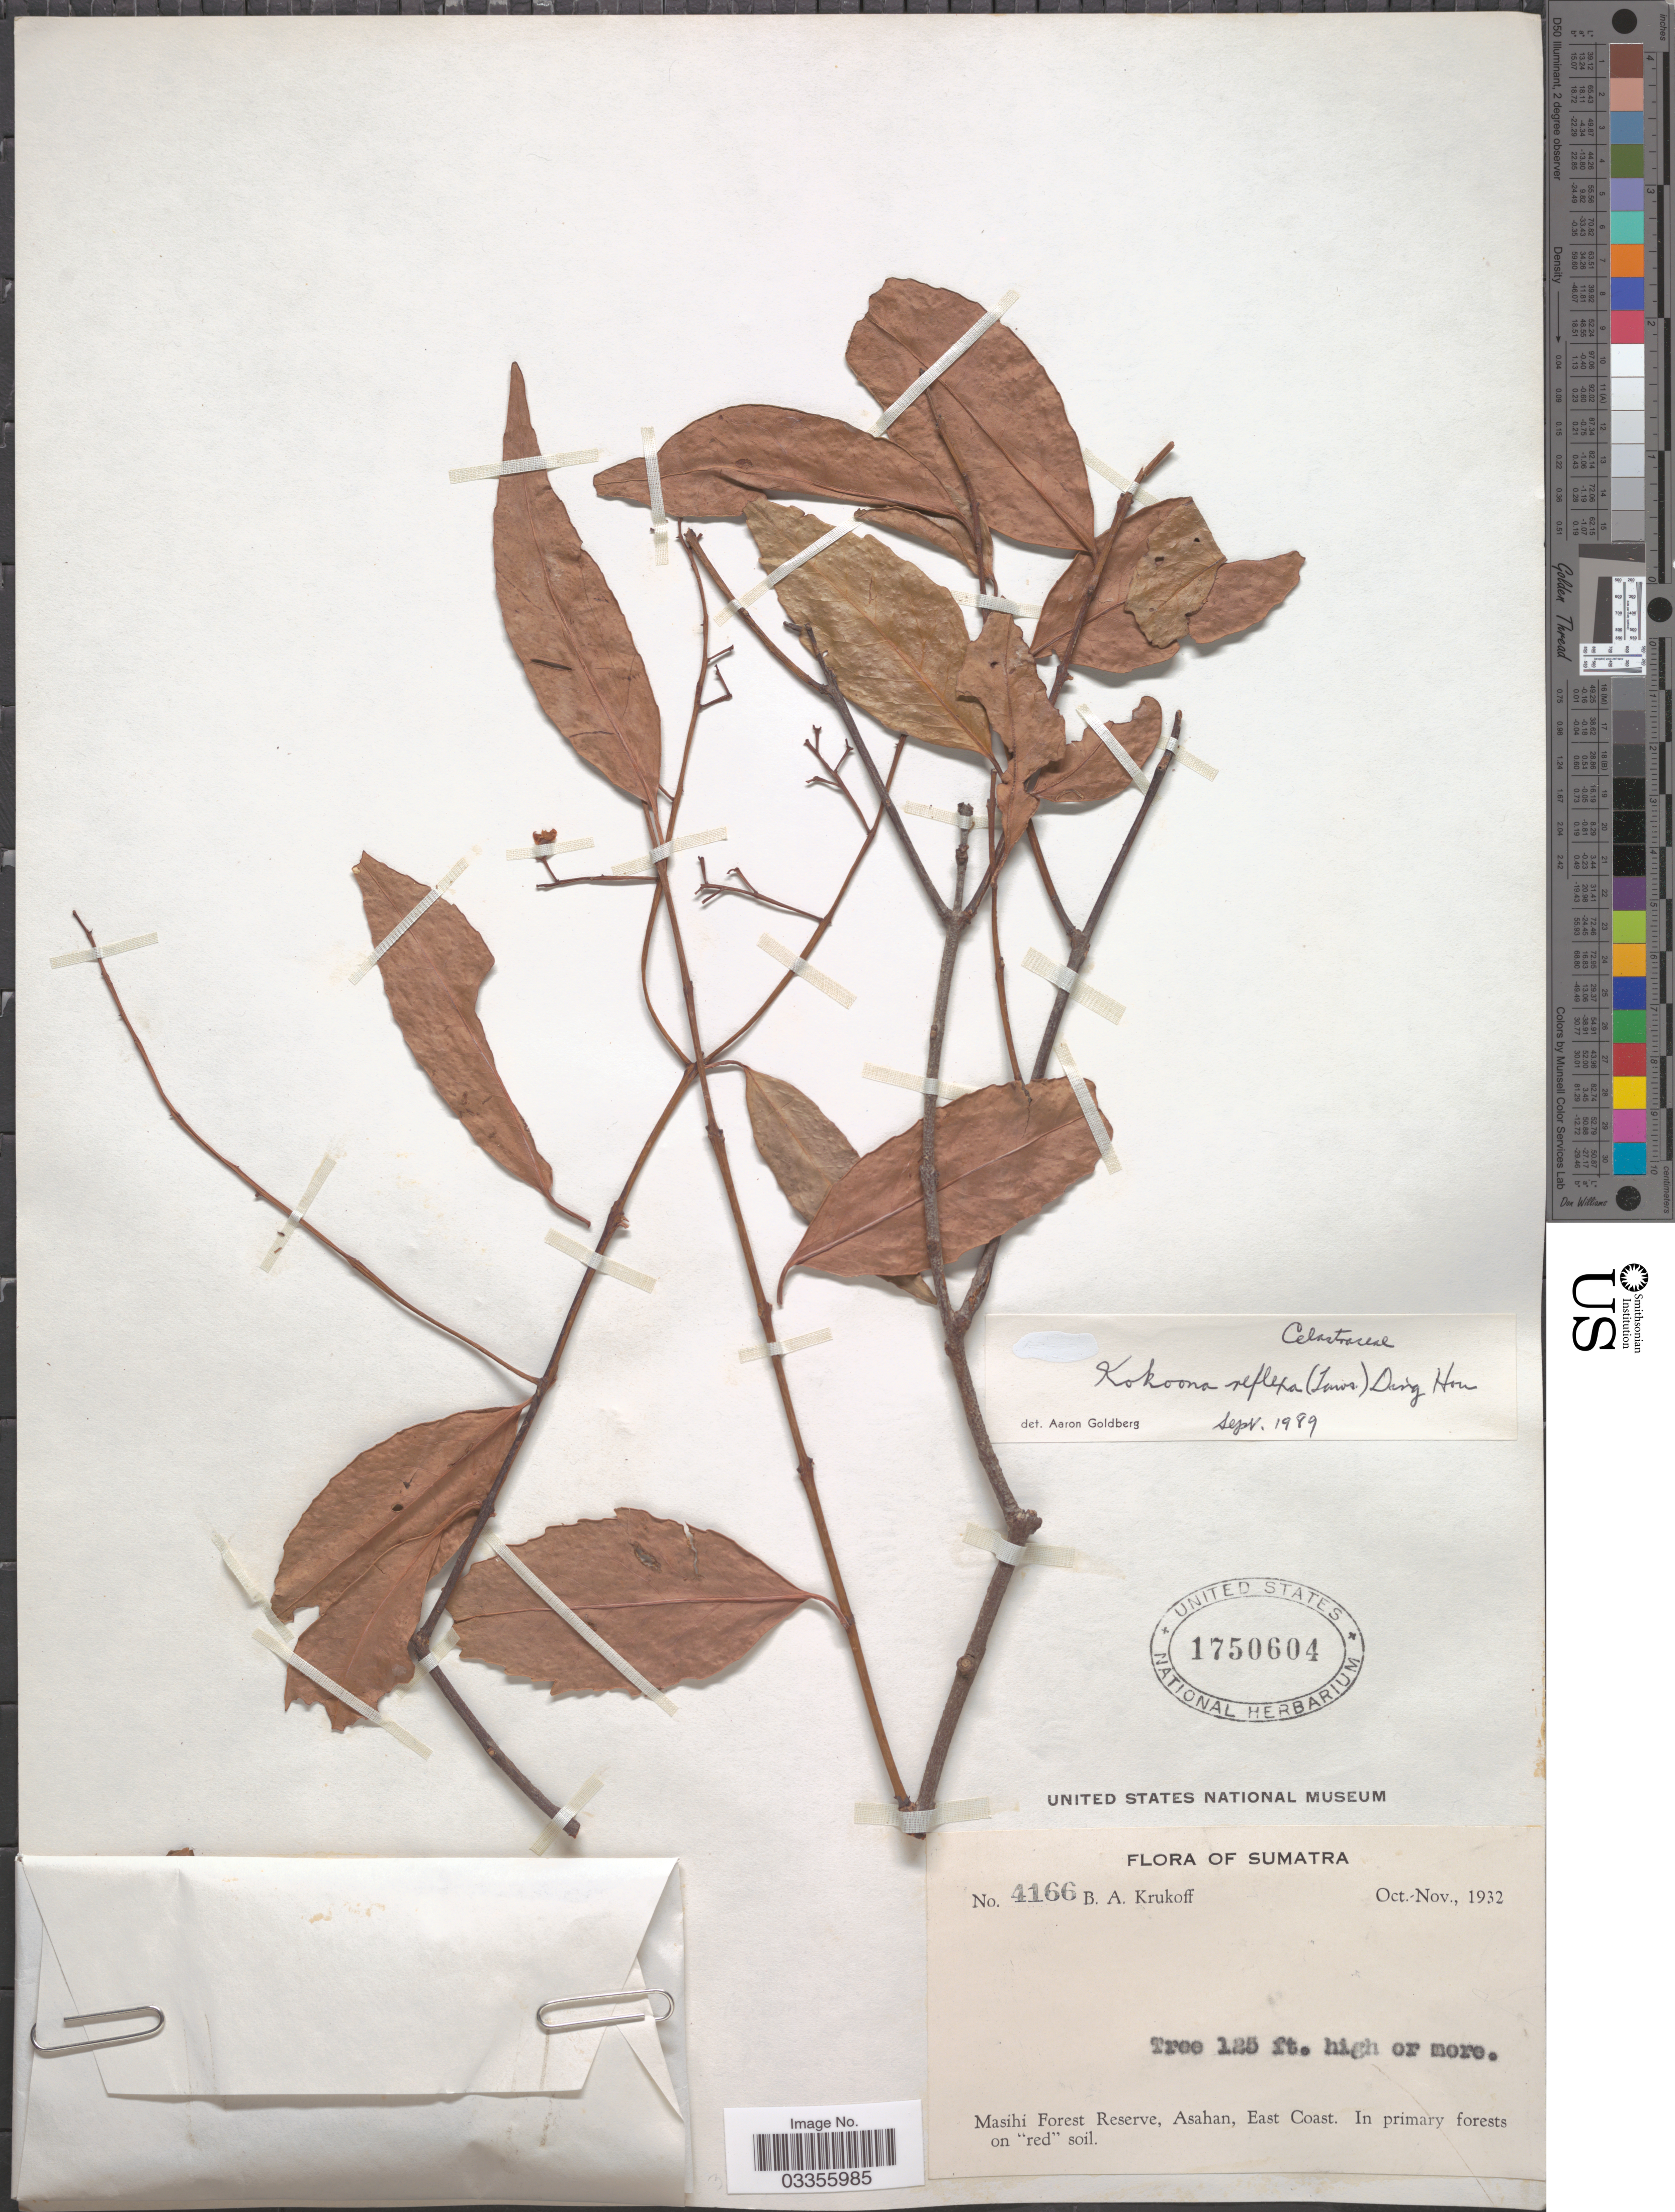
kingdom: Plantae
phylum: Tracheophyta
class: Magnoliopsida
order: Celastrales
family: Celastraceae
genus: Kokoona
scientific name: Kokoona reflexa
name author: (M.A. Lawson) Ding Hou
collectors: B. A. Krukoff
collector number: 4166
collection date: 1932-10/1932-11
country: Indonesia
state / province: Sumatra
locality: Masihi Forest Reserve, Asahan, East Coast.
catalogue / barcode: US 1750604